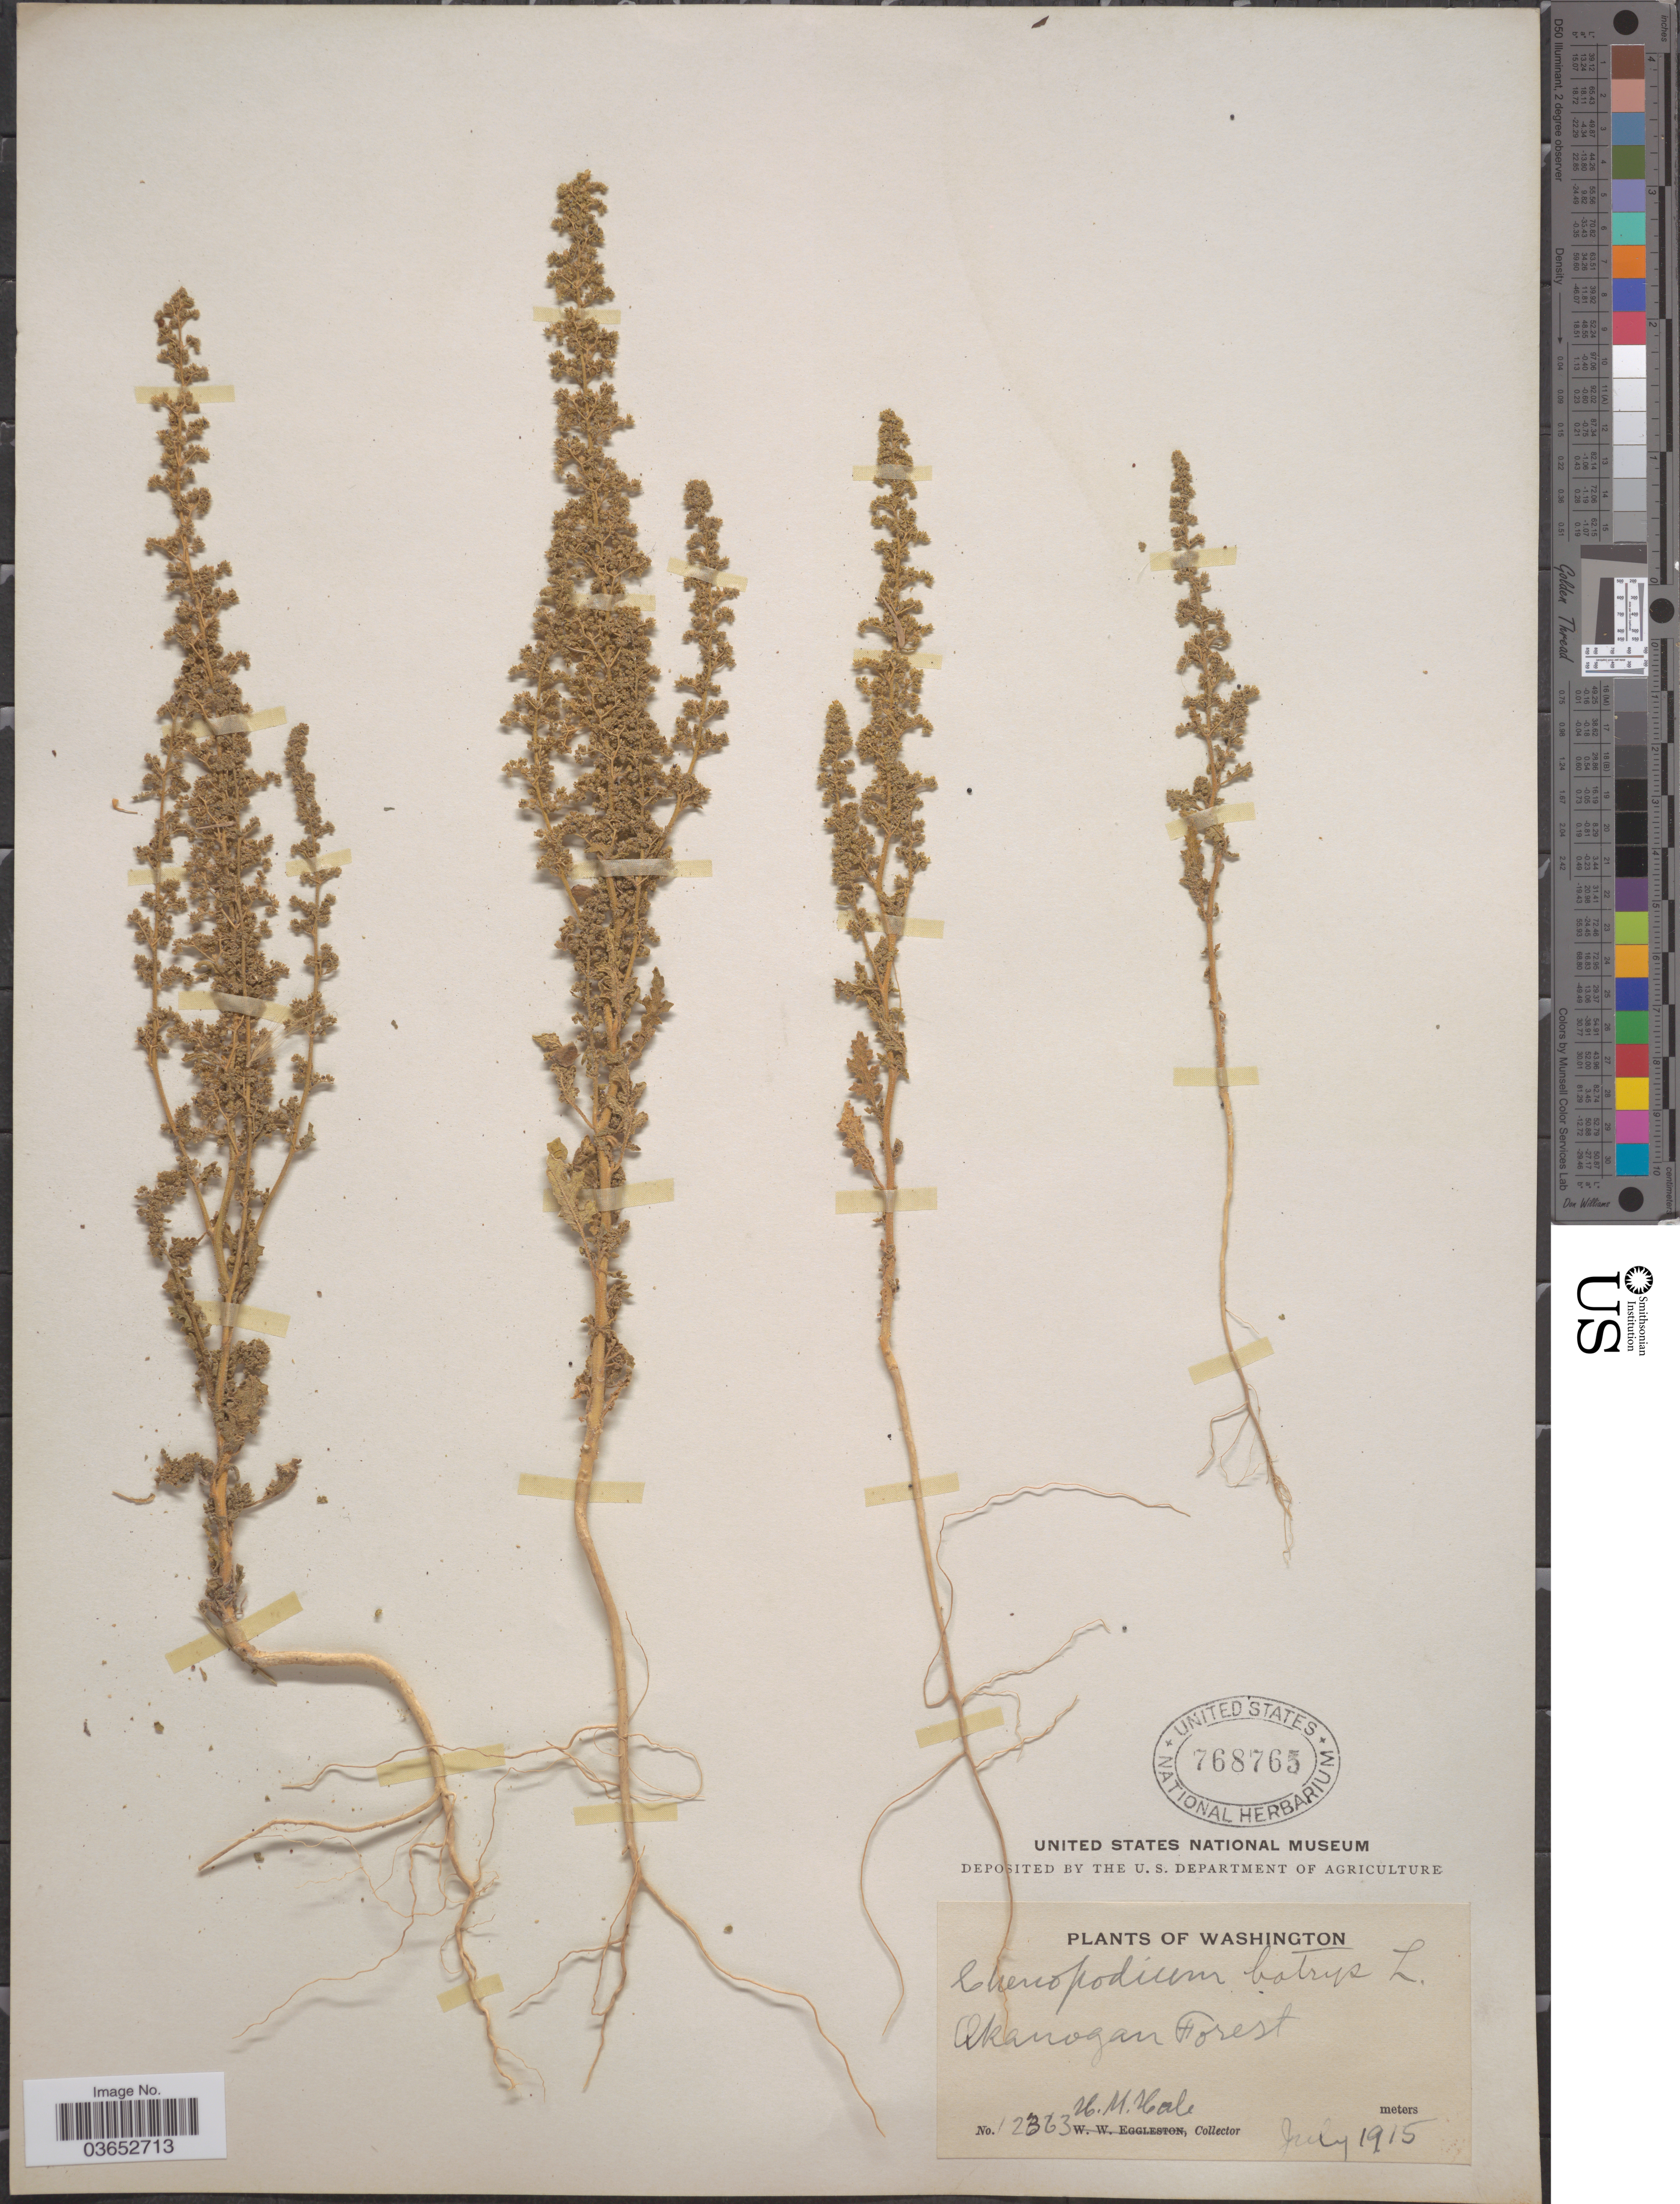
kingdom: Plantae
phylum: Tracheophyta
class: Magnoliopsida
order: Caryophyllales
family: Amaranthaceae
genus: Chenopodium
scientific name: Chenopodium botrys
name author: L.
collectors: H. M. Hale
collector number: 12363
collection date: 1915-07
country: United States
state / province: Washington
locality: Okanogan Forest.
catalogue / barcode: US 768765